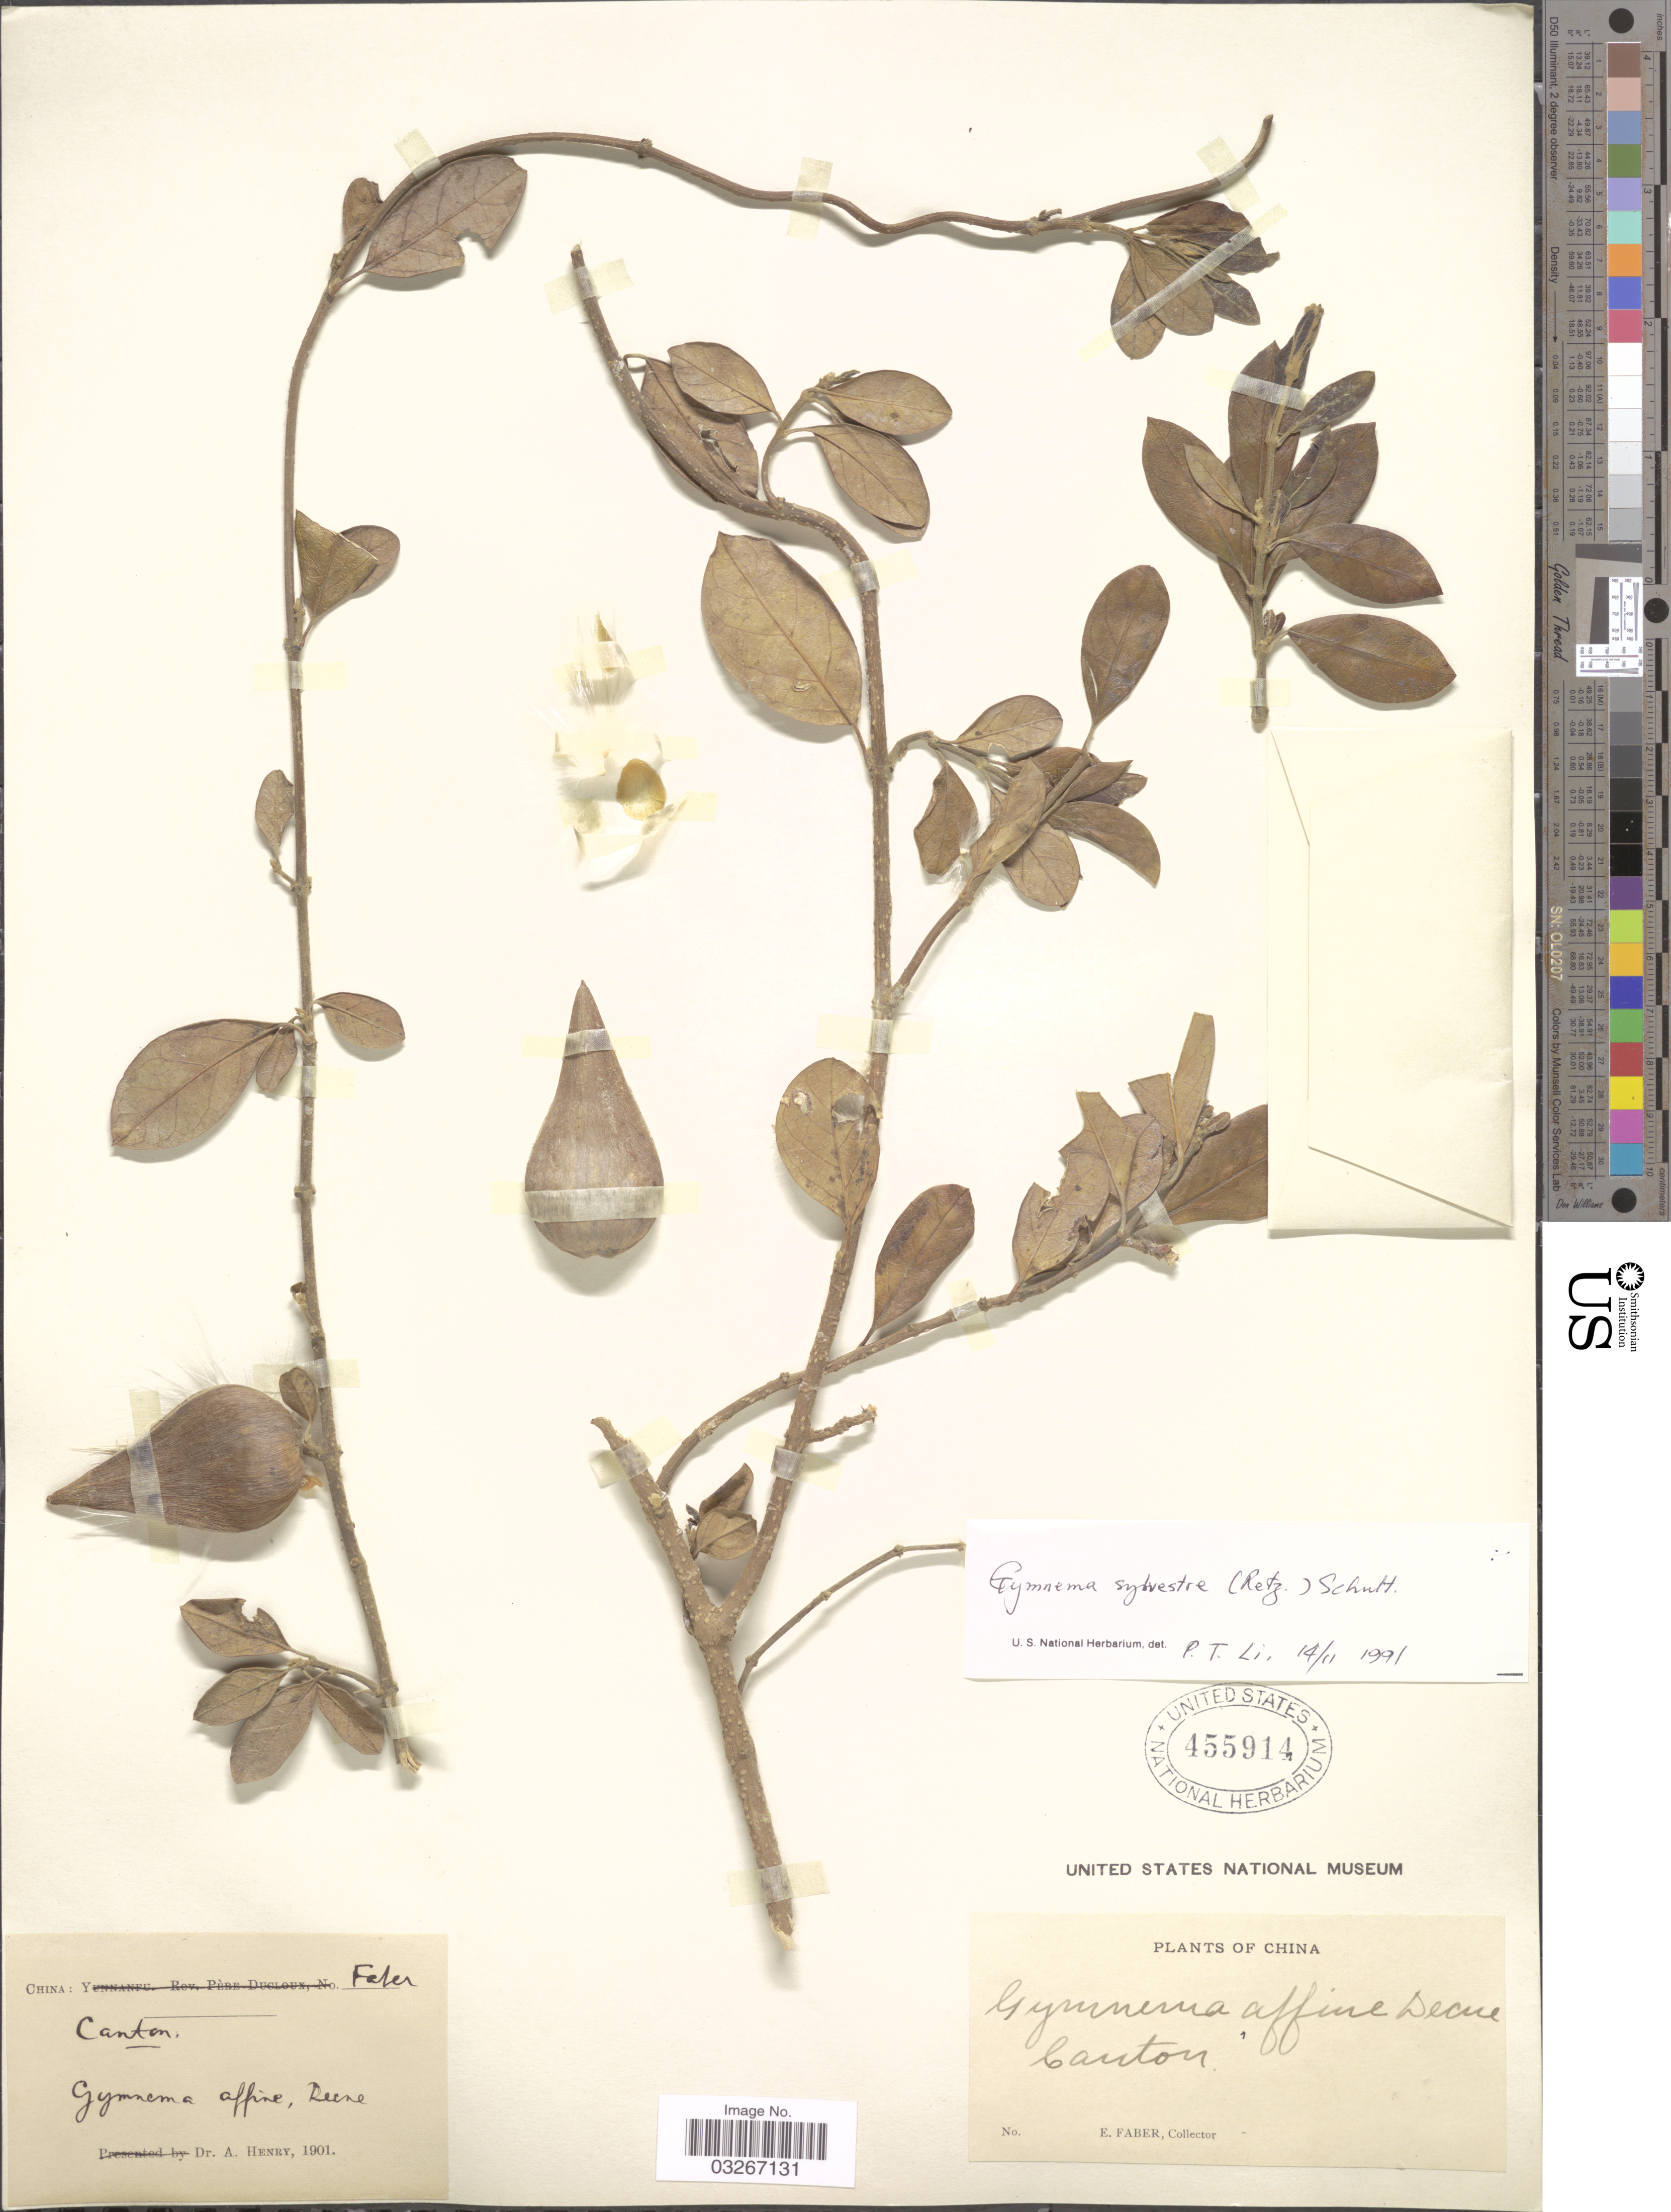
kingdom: Plantae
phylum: Tracheophyta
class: Magnoliopsida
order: Gentianales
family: Apocynaceae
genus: Gymnema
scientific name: Gymnema sylvestre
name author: (Retz.) R. Br. ex Schult. in Roem. & Schult.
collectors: A. Henry & E. Faber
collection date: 1901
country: China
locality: Canton. Faber.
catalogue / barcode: US 455914